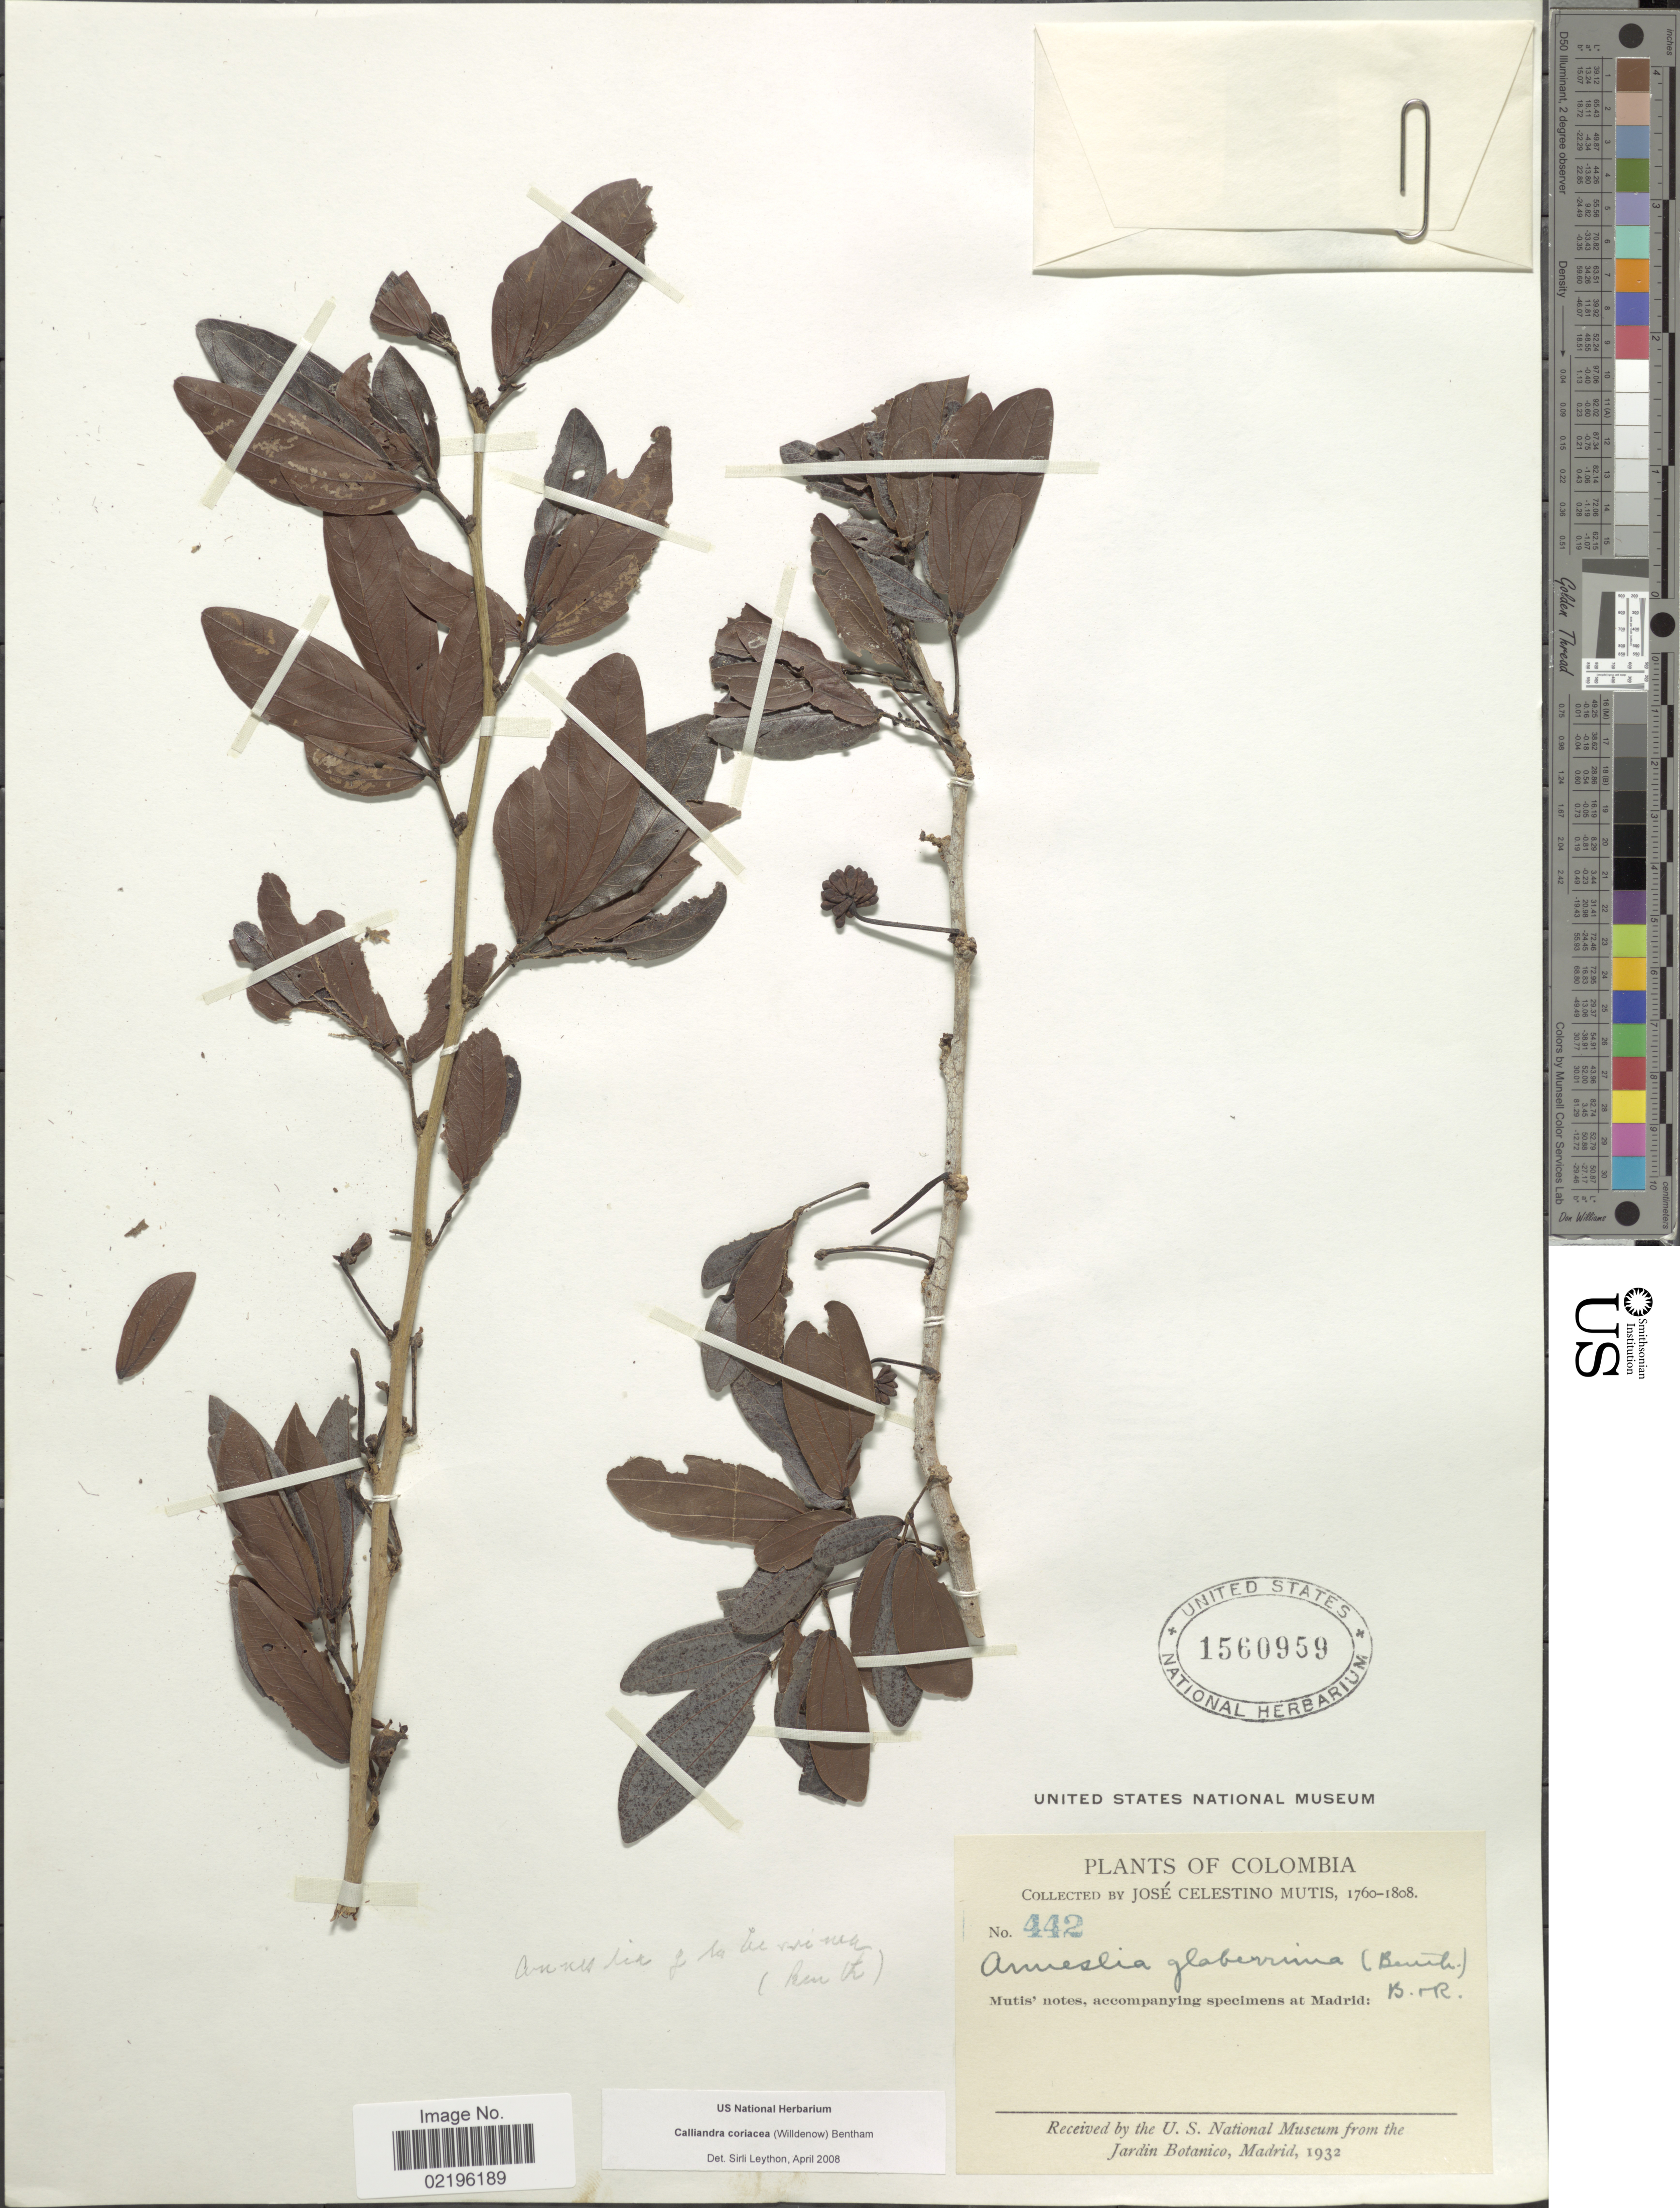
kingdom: Plantae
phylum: Tracheophyta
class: Magnoliopsida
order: Fabales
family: Fabaceae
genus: Calliandra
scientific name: Calliandra coriacea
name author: (Humb. & Bonpl. ex Willd.) Benth.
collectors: J. C. B. Mutis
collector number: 442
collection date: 1760/1808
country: Colombia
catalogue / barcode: US 1560959